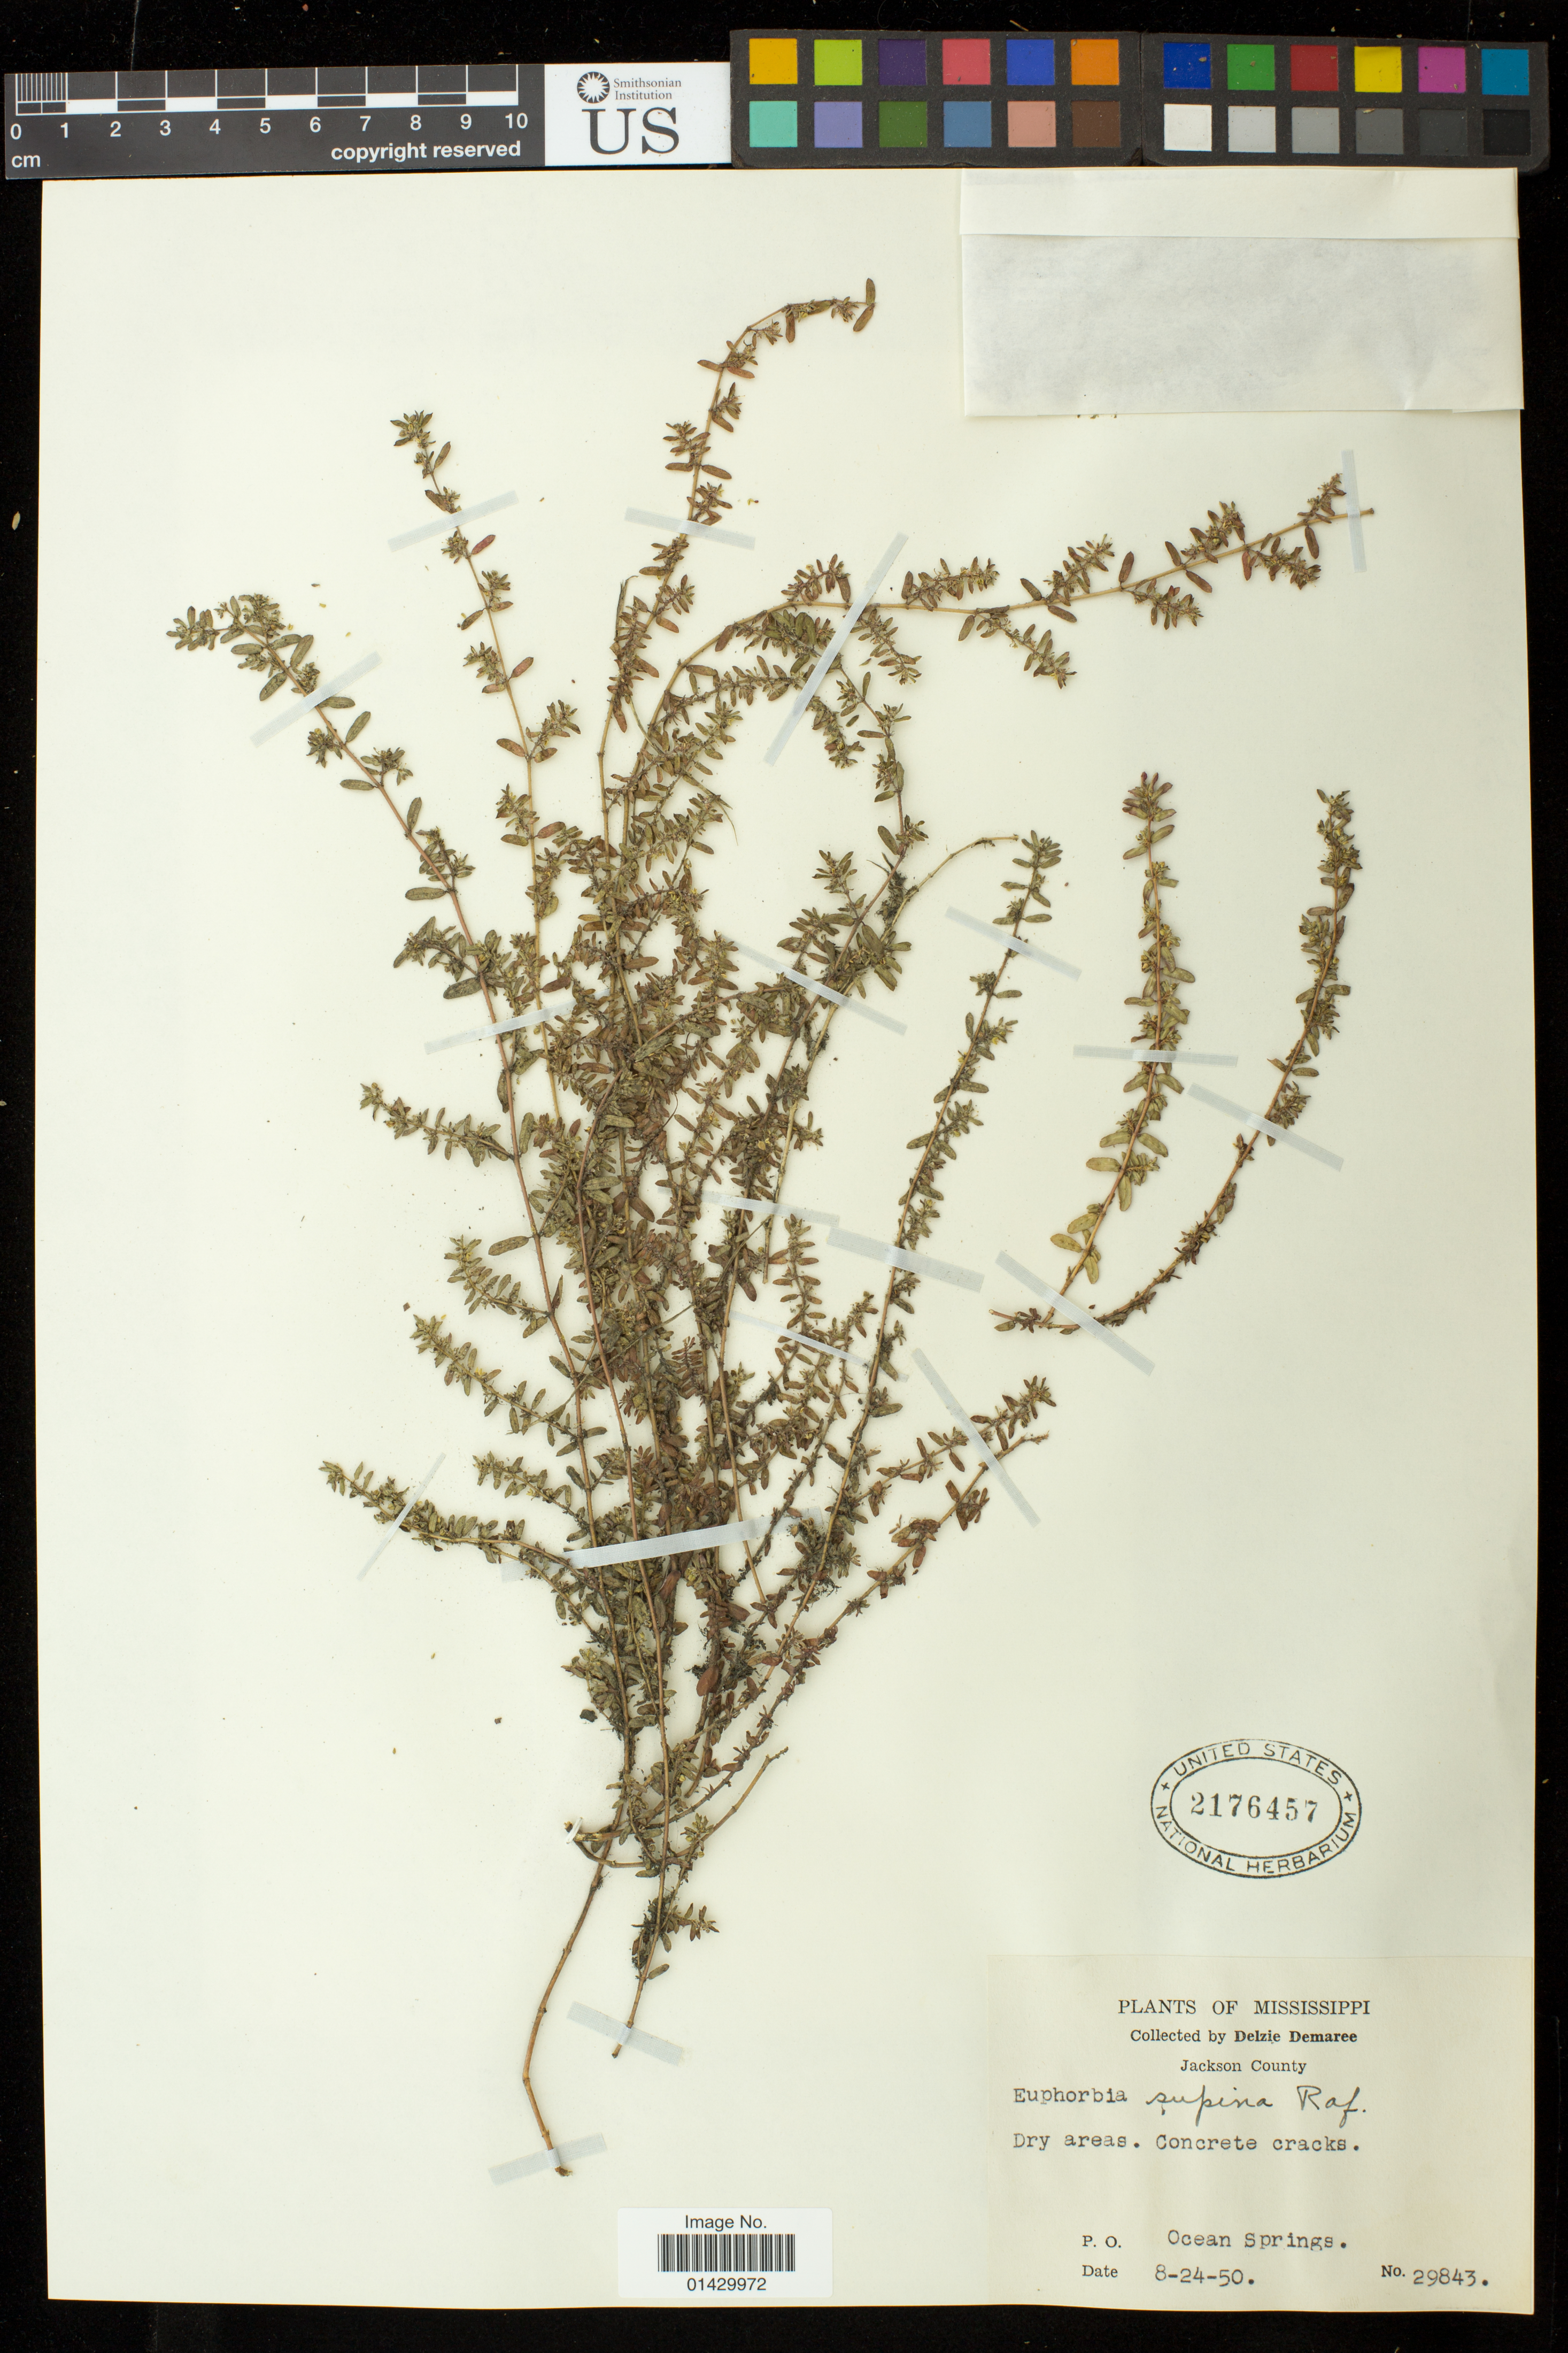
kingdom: Plantae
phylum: Tracheophyta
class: Magnoliopsida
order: Malpighiales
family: Euphorbiaceae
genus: Euphorbia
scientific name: Euphorbia maculata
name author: L.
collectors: D. Demaree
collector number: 29843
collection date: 1950-08-24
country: United States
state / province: Mississippi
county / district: Jackson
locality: Ocean Springs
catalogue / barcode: US 2176457